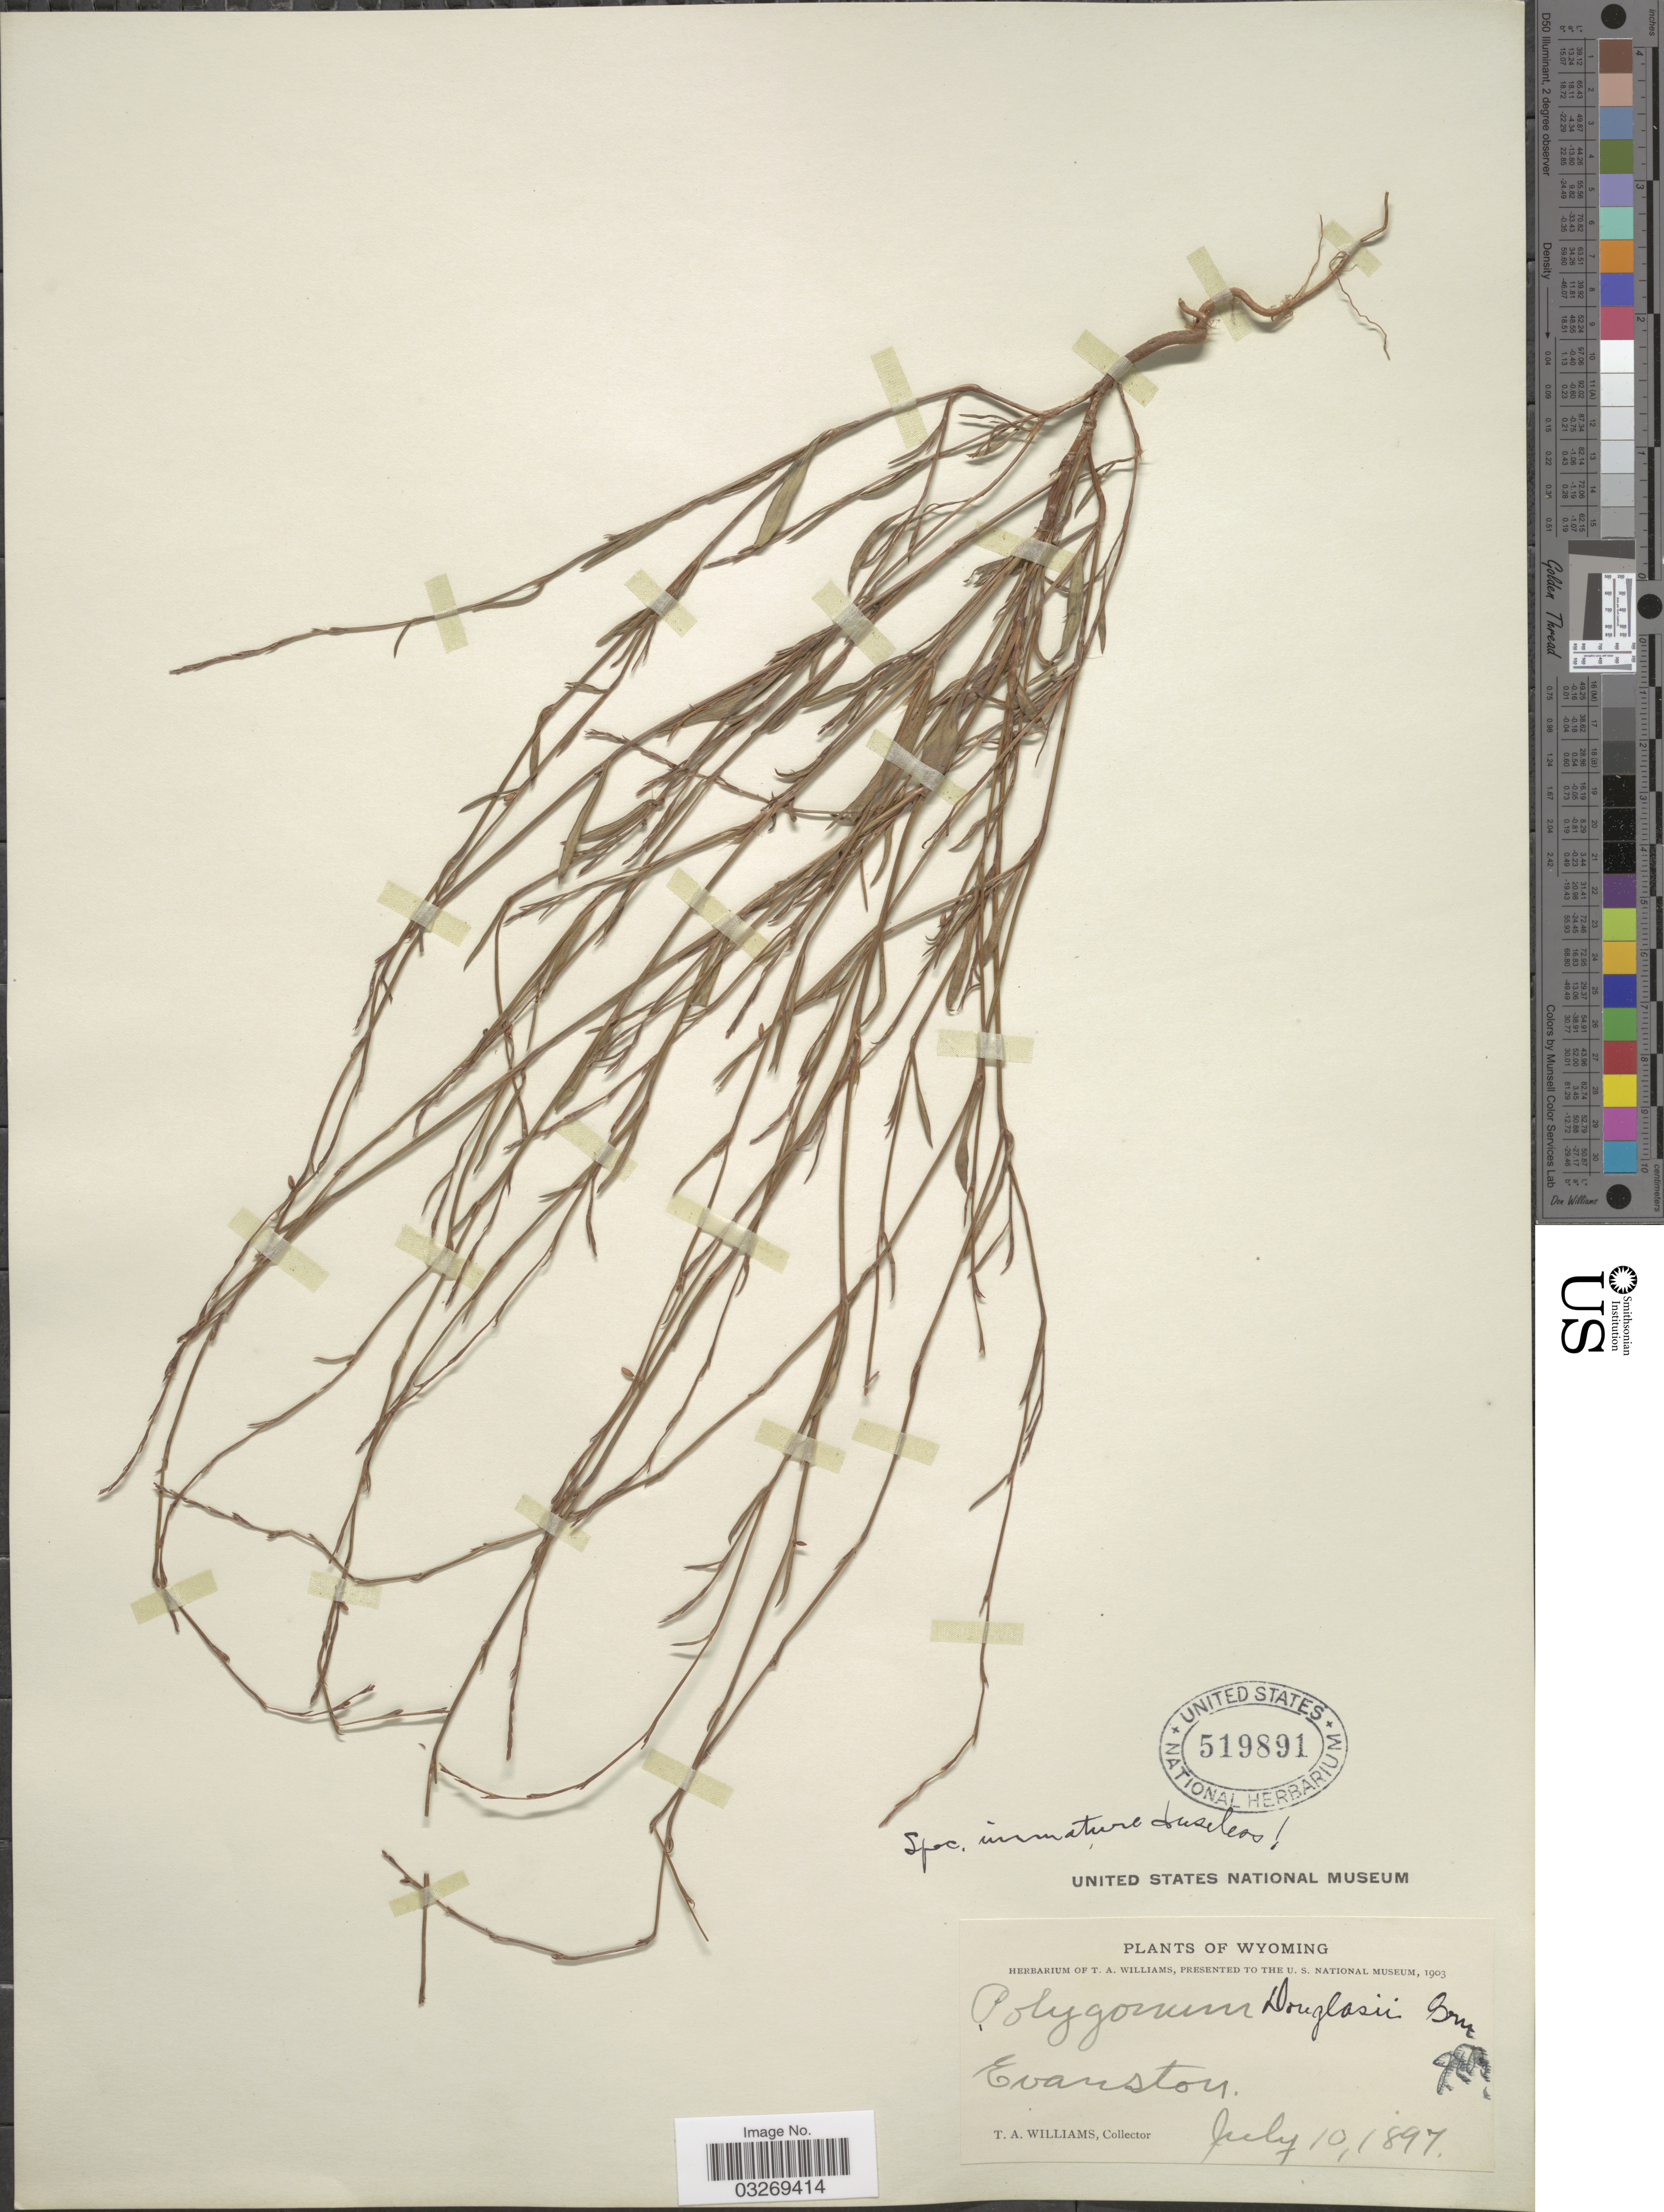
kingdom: Plantae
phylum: Tracheophyta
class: Magnoliopsida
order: Caryophyllales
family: Polygonaceae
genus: Polygonum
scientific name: Polygonum douglasii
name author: Greene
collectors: T. Williams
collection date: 1897-07-10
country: United States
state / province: Wyoming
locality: Evanston.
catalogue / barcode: US 519891